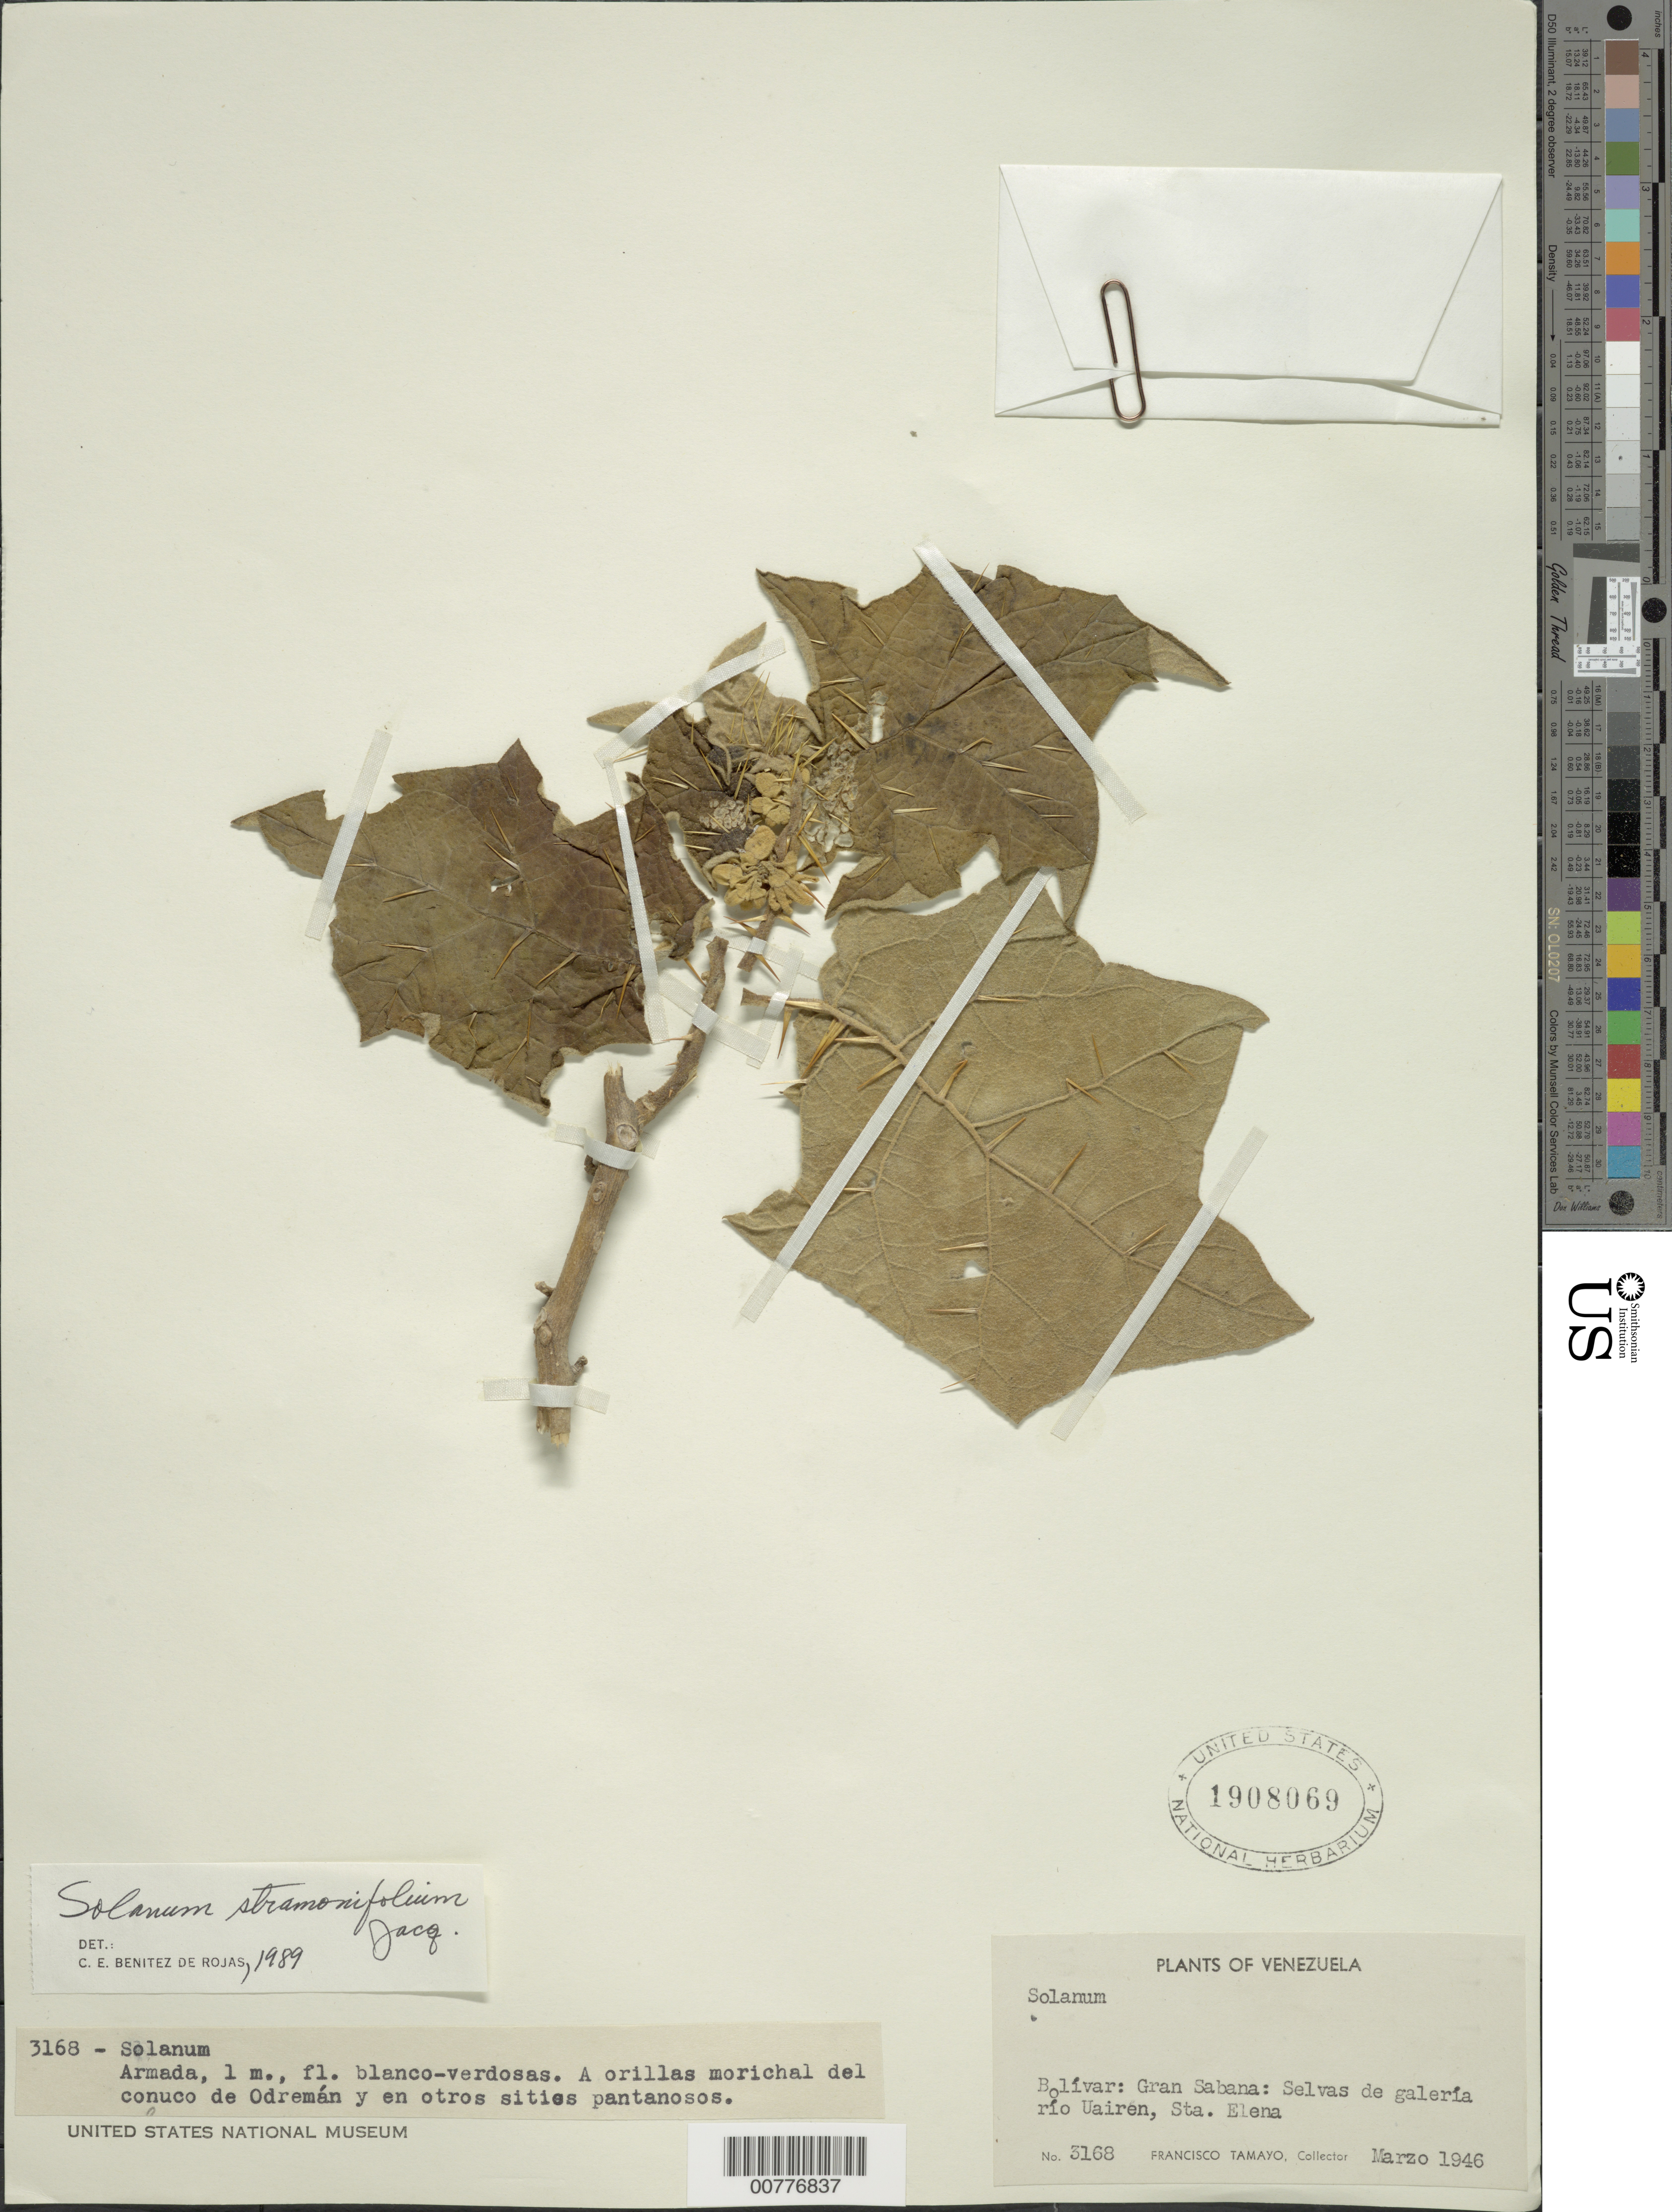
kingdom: Plantae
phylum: Tracheophyta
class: Magnoliopsida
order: Solanales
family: Solanaceae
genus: Solanum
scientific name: Solanum stramoniifolium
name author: Jacq.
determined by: Benítez, C. E.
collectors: F. Tamayo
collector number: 3168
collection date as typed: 3 Mar 1946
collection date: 1946-03-03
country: Venezuela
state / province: Bolívar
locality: Gran Sabana, Río Uairén, Sta. Elena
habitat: A orillas morichal del conuco de Odremá y en otros sitios pantanosos.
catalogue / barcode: US 1908069